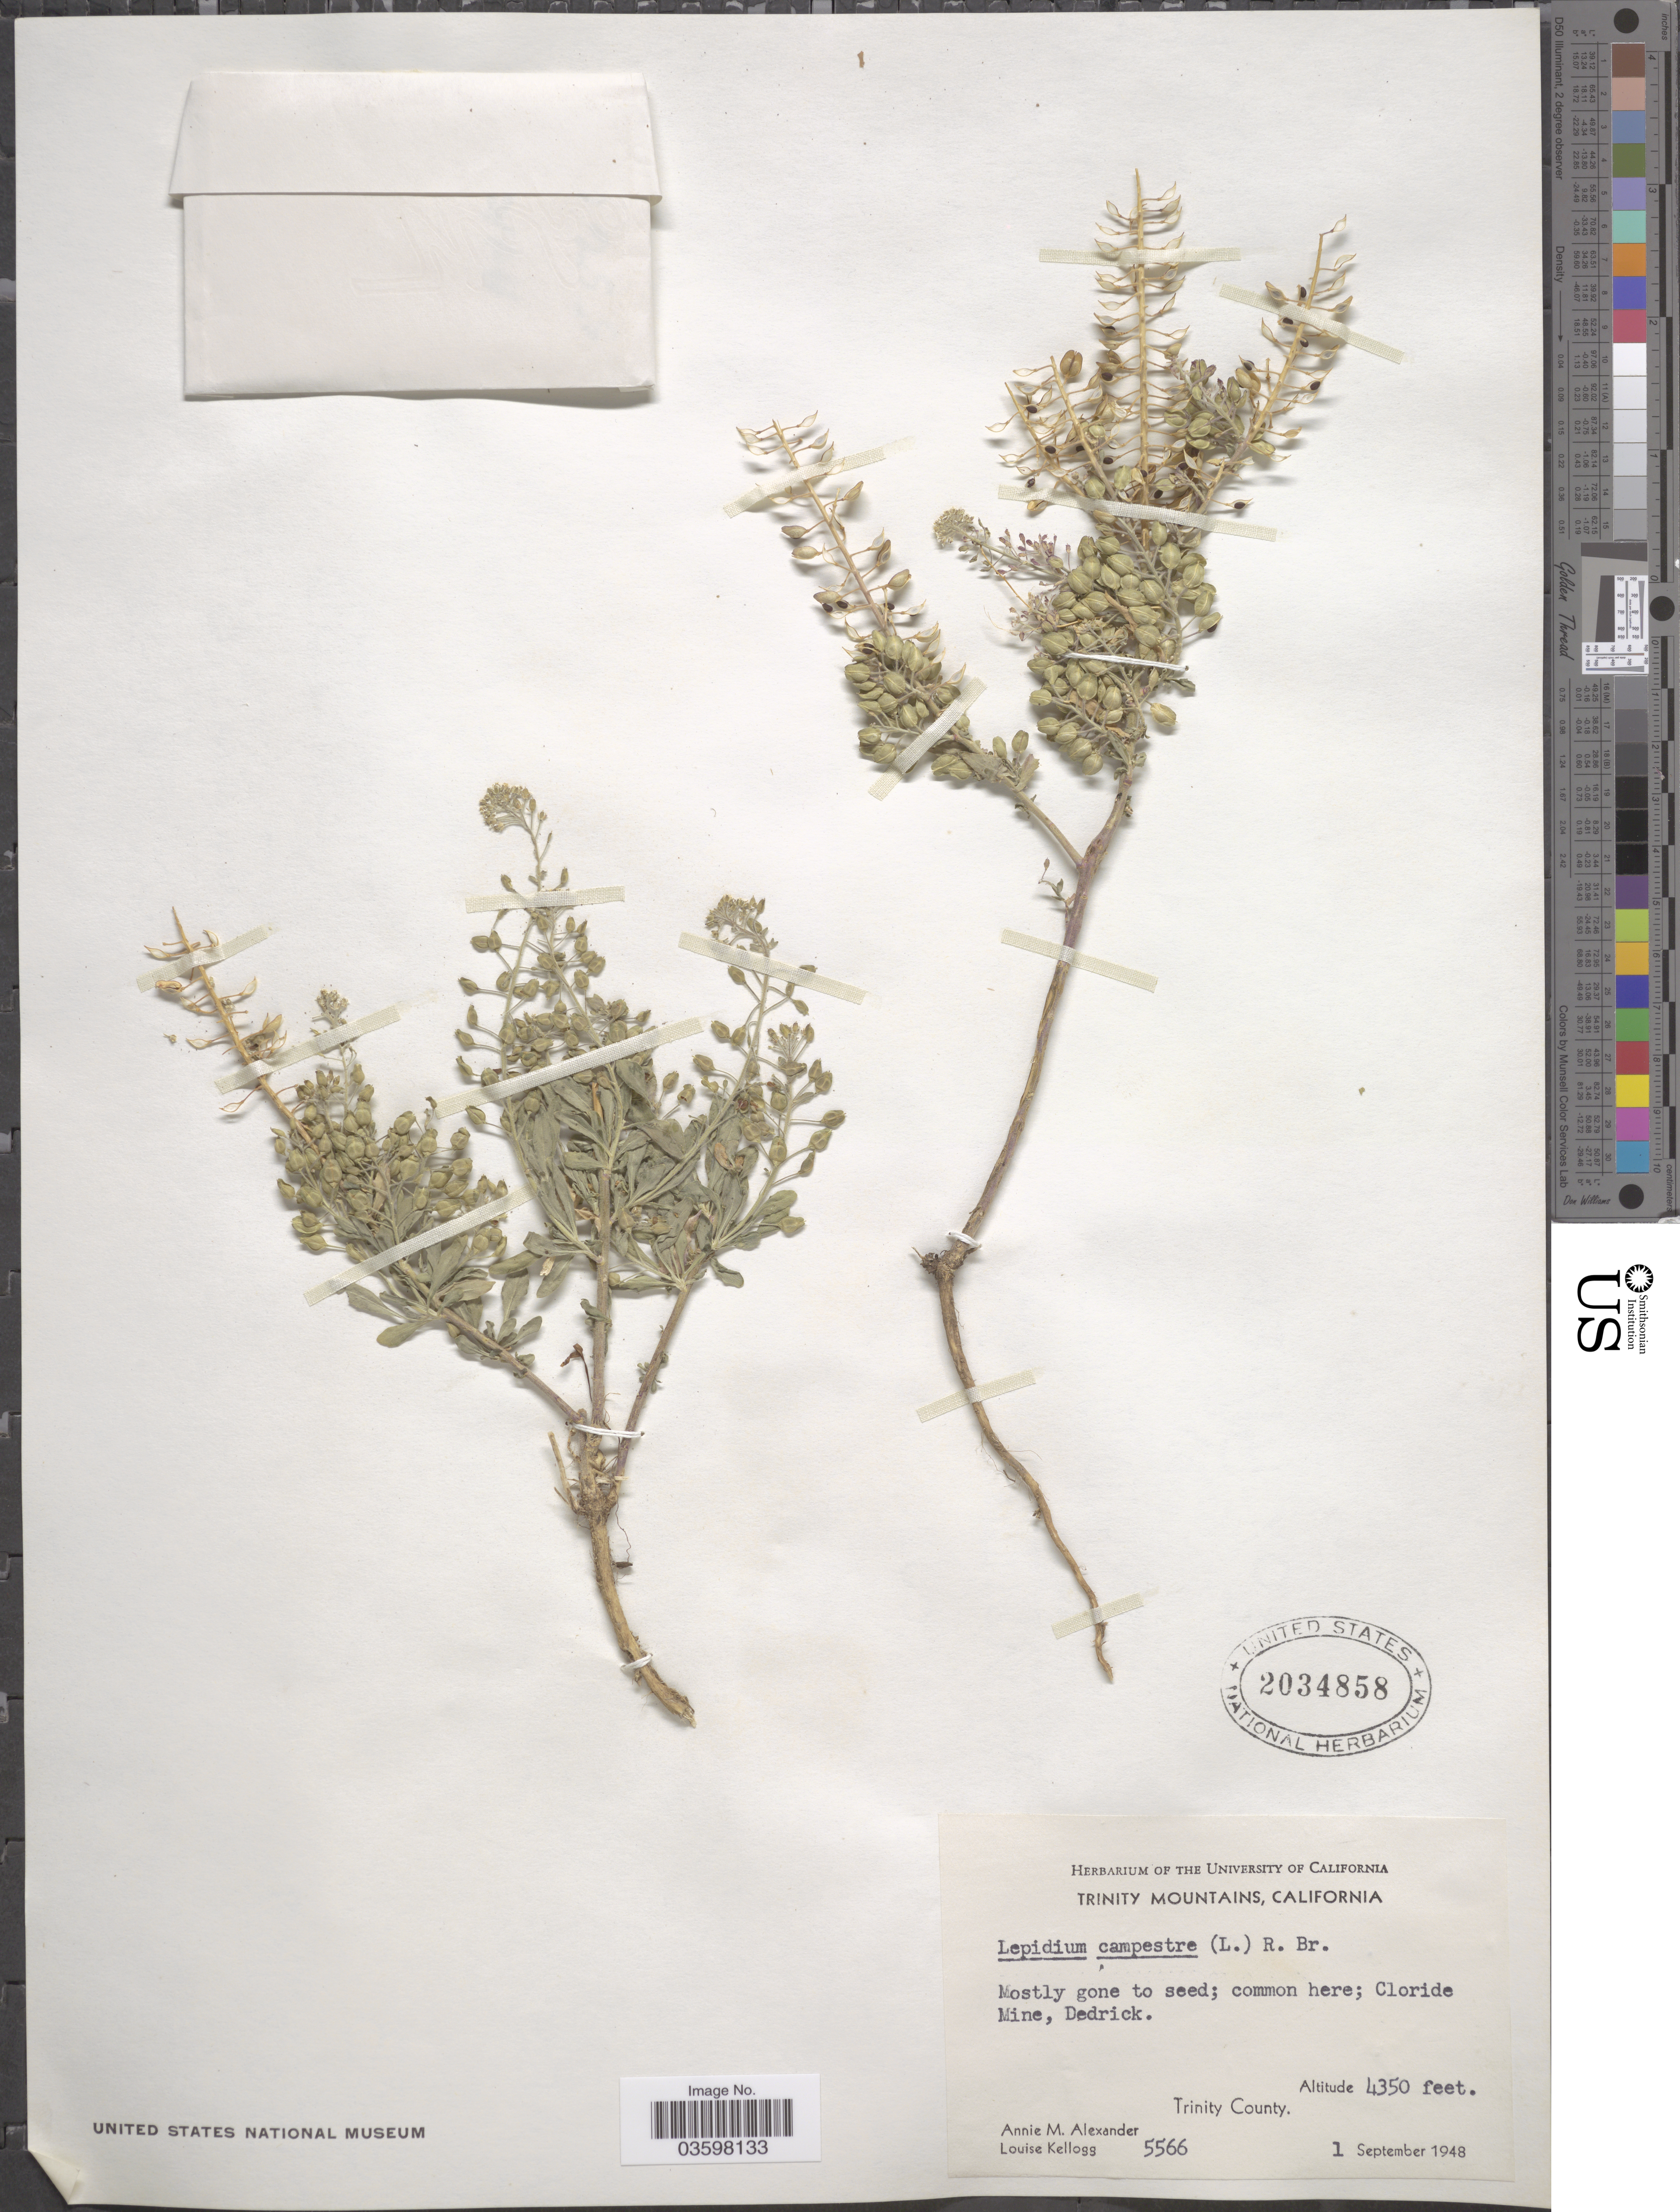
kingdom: Plantae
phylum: Tracheophyta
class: Magnoliopsida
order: Brassicales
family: Brassicaceae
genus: Lepidium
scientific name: Lepidium campestre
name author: (L.) W.T. Aiton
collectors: A. M. Alexander & L. Kellogg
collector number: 5566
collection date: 1948-09-01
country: United States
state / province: California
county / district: Trinity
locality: Trinity Mountains. Cloride Mine, Dedrick. Trinity County.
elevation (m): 1326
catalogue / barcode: US 2034858